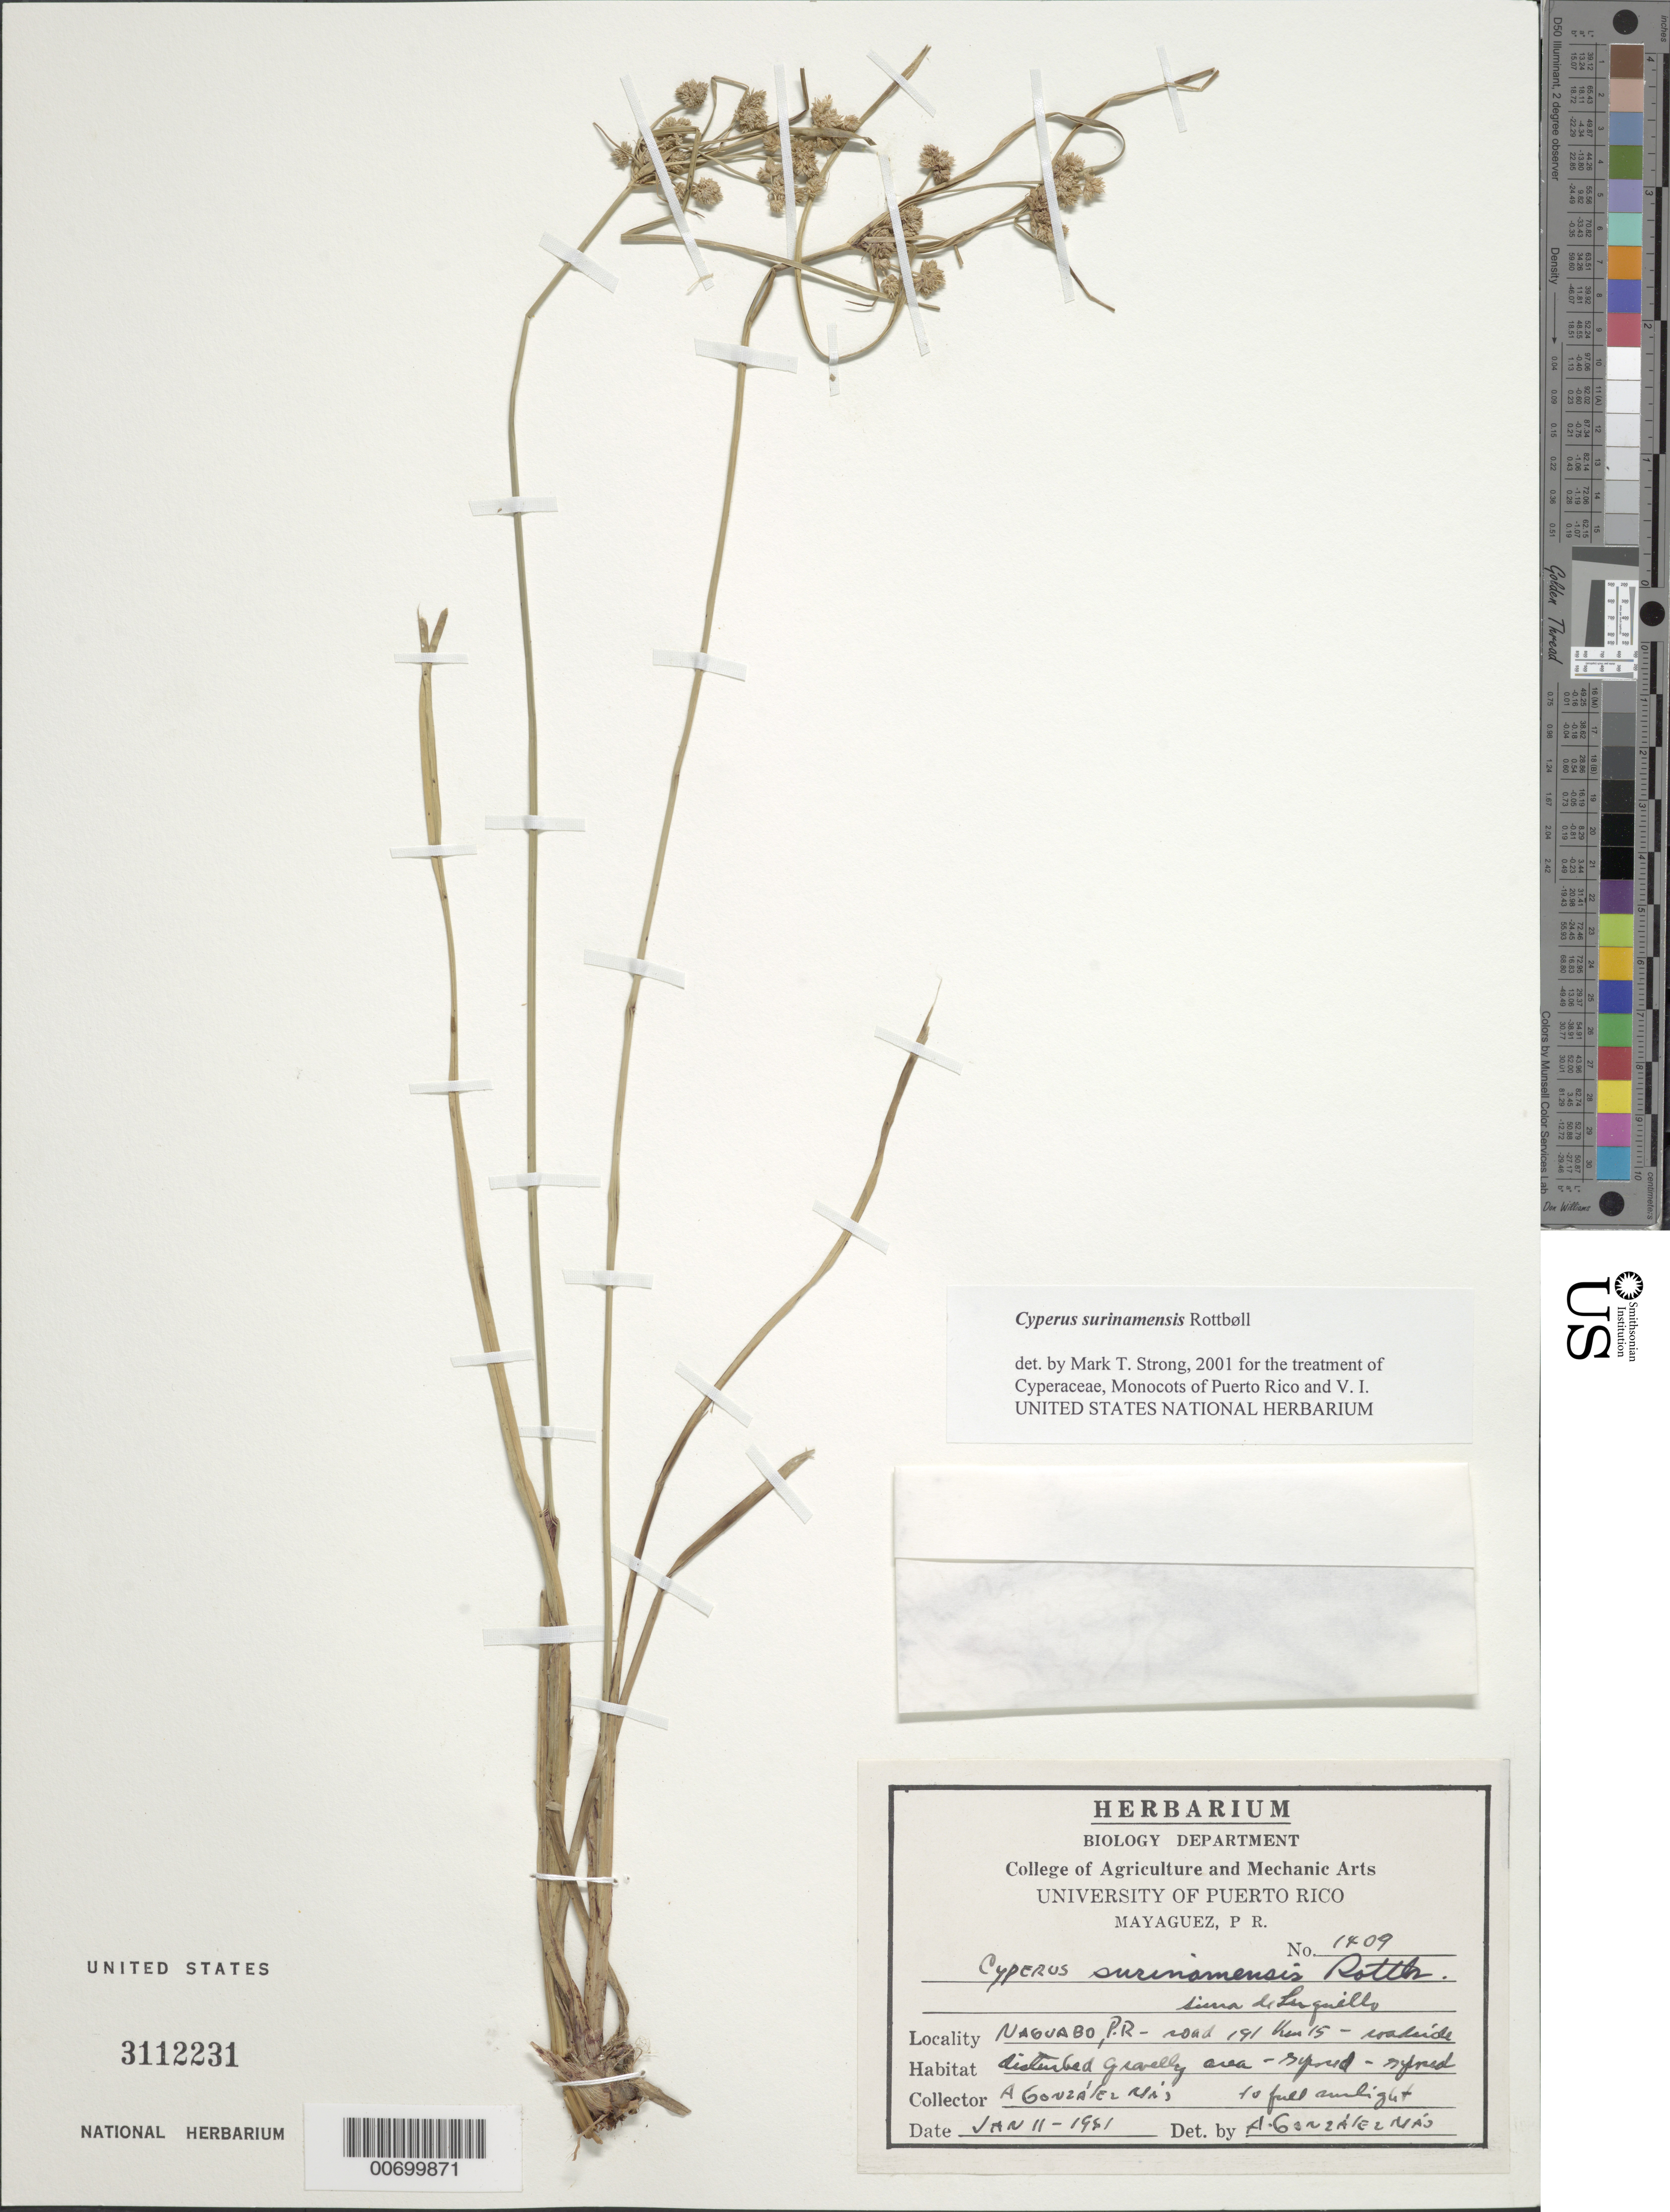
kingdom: Plantae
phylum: Tracheophyta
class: Liliopsida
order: Poales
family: Cyperaceae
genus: Cyperus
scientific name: Cyperus surinamensis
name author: Rottb.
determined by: Strong, M. T., (US), Smithsonian Institution - National Museum of Natural History (UNITED STATES)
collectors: A. González Más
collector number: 1409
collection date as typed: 11 Jan 1961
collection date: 1961-01-11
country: Puerto Rico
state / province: Naguabo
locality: Naguabo: Rd. 191, km 15.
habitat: Roadside, disturbed gravelly area.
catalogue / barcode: US 3112231